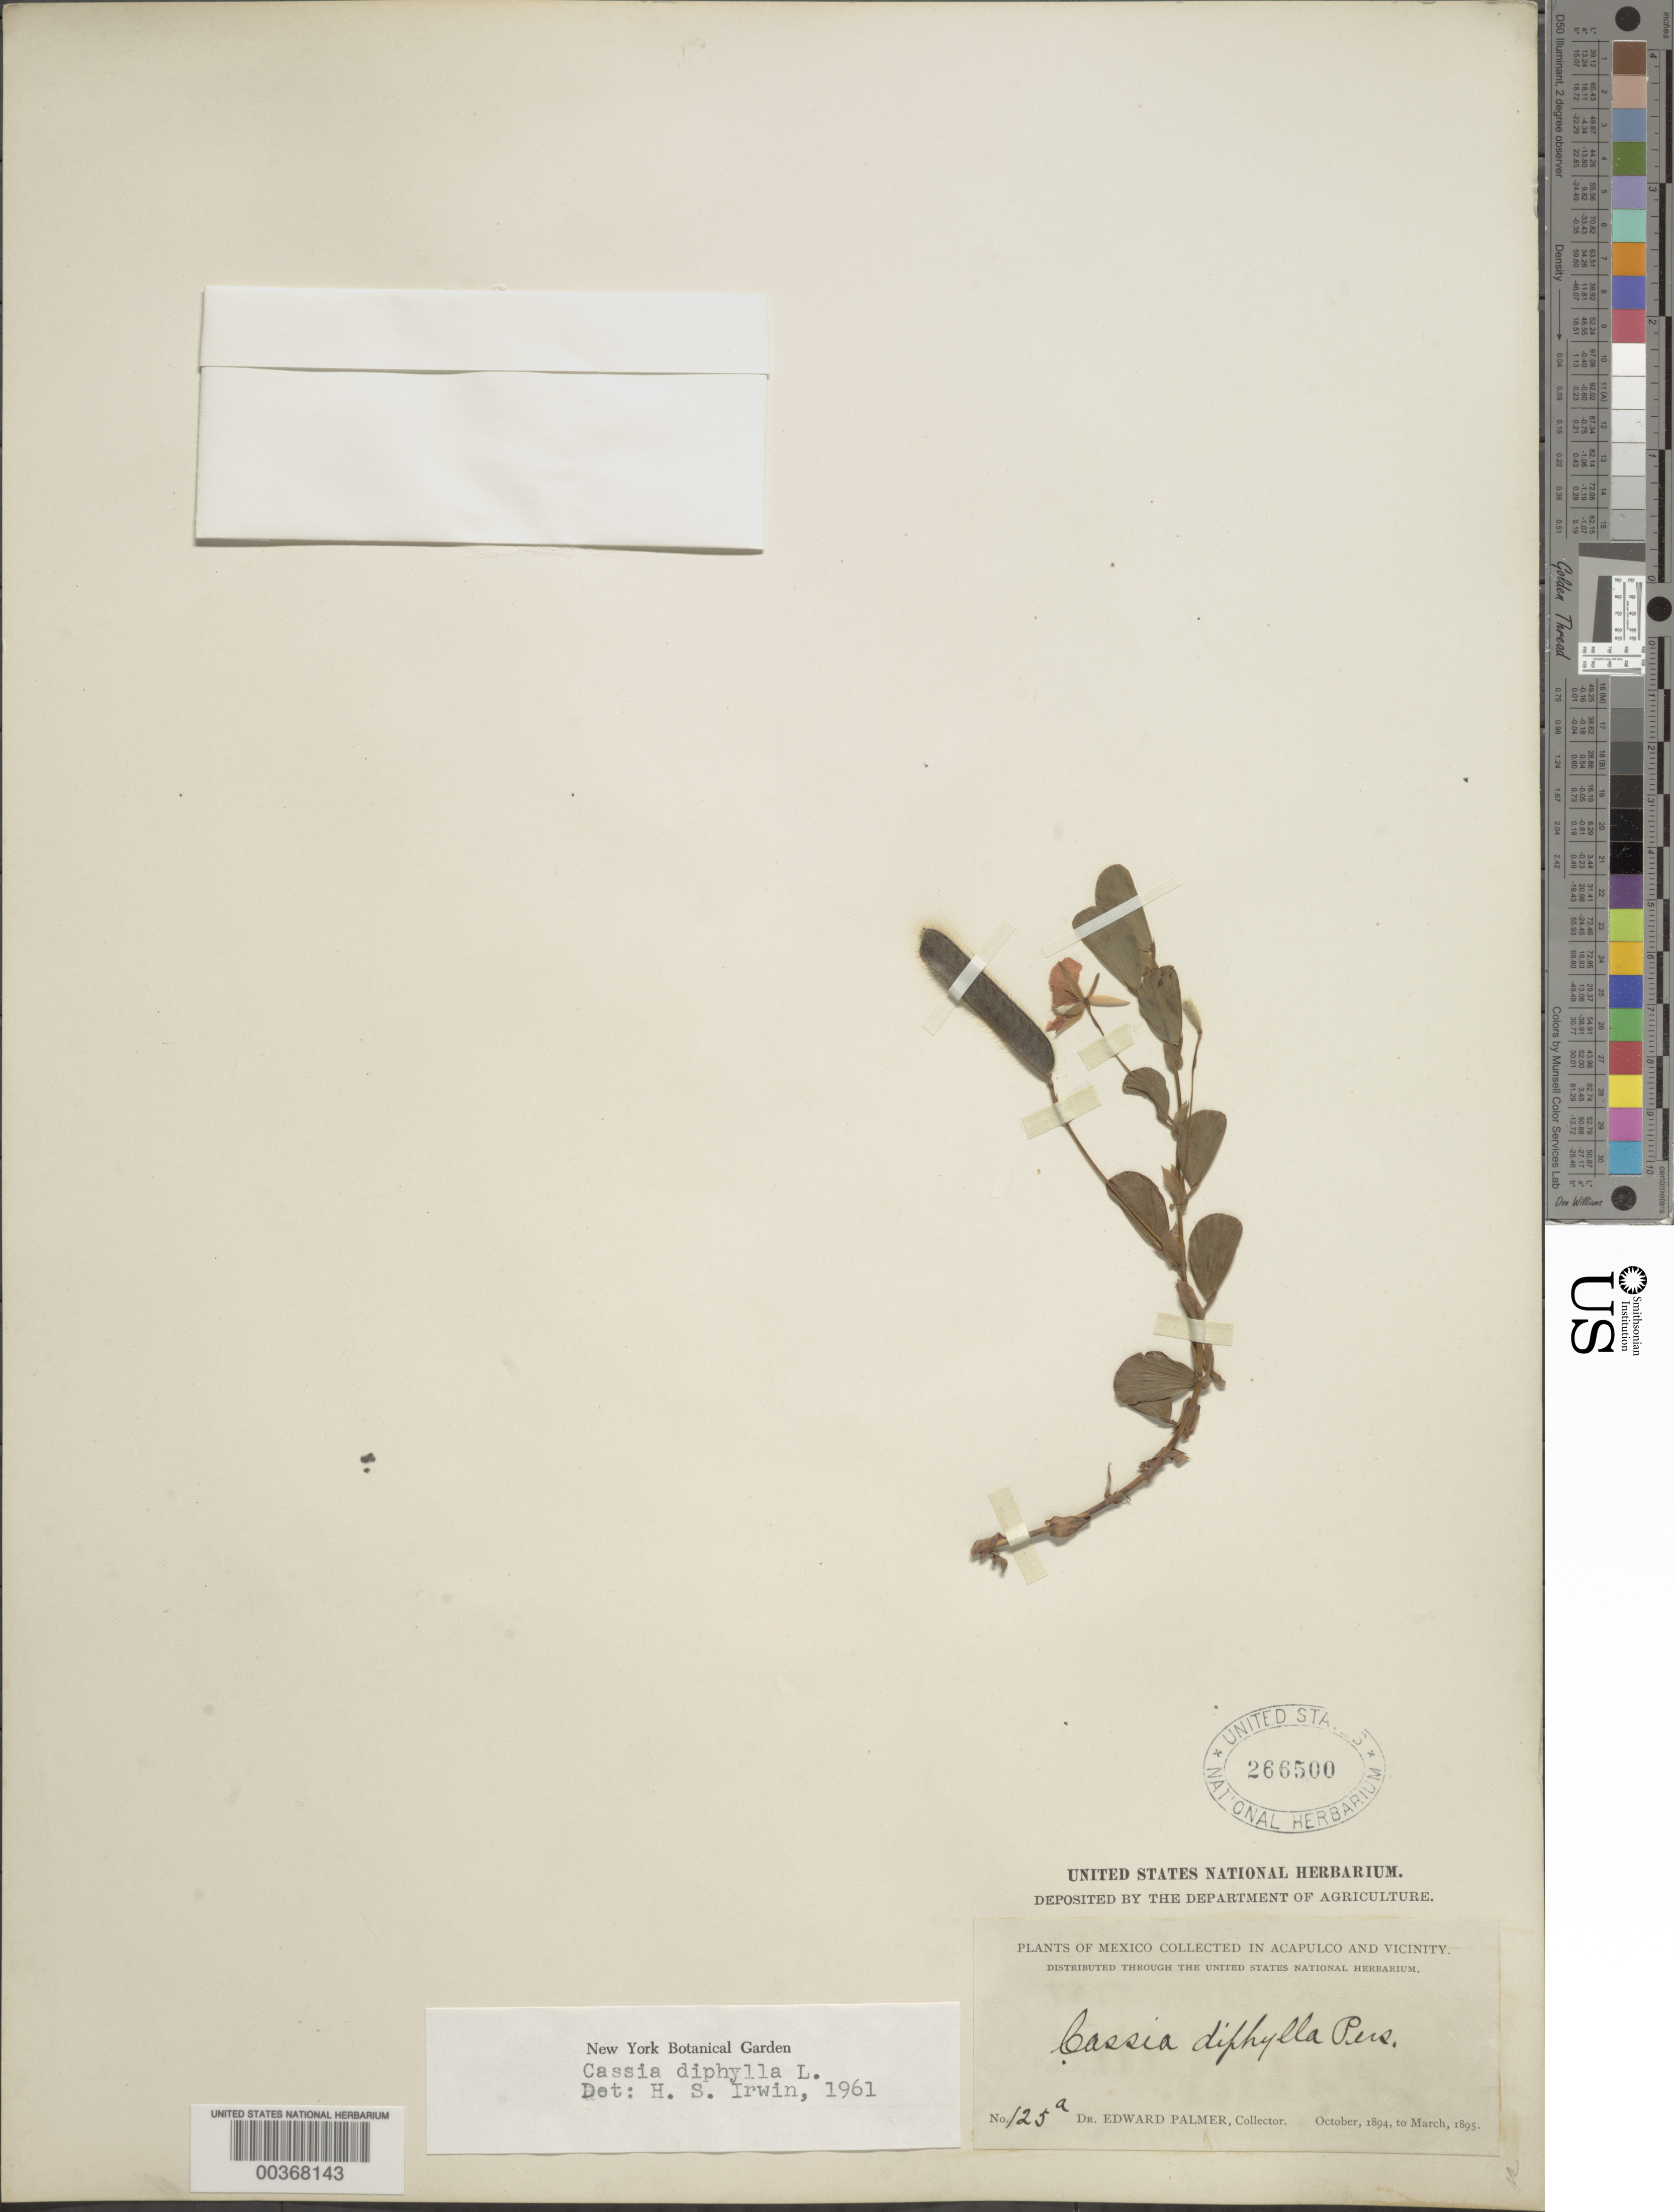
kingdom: Plantae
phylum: Tracheophyta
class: Magnoliopsida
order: Fabales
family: Fabaceae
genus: Chamaecrista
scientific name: Chamaecrista diphylla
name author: (L.) Greene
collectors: E. Palmer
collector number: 125a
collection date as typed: Oct 1894 to -- Mar 1895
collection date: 1894-10/1895-03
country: Mexico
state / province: Guerrero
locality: Acapulco and vicinity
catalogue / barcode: US 266500